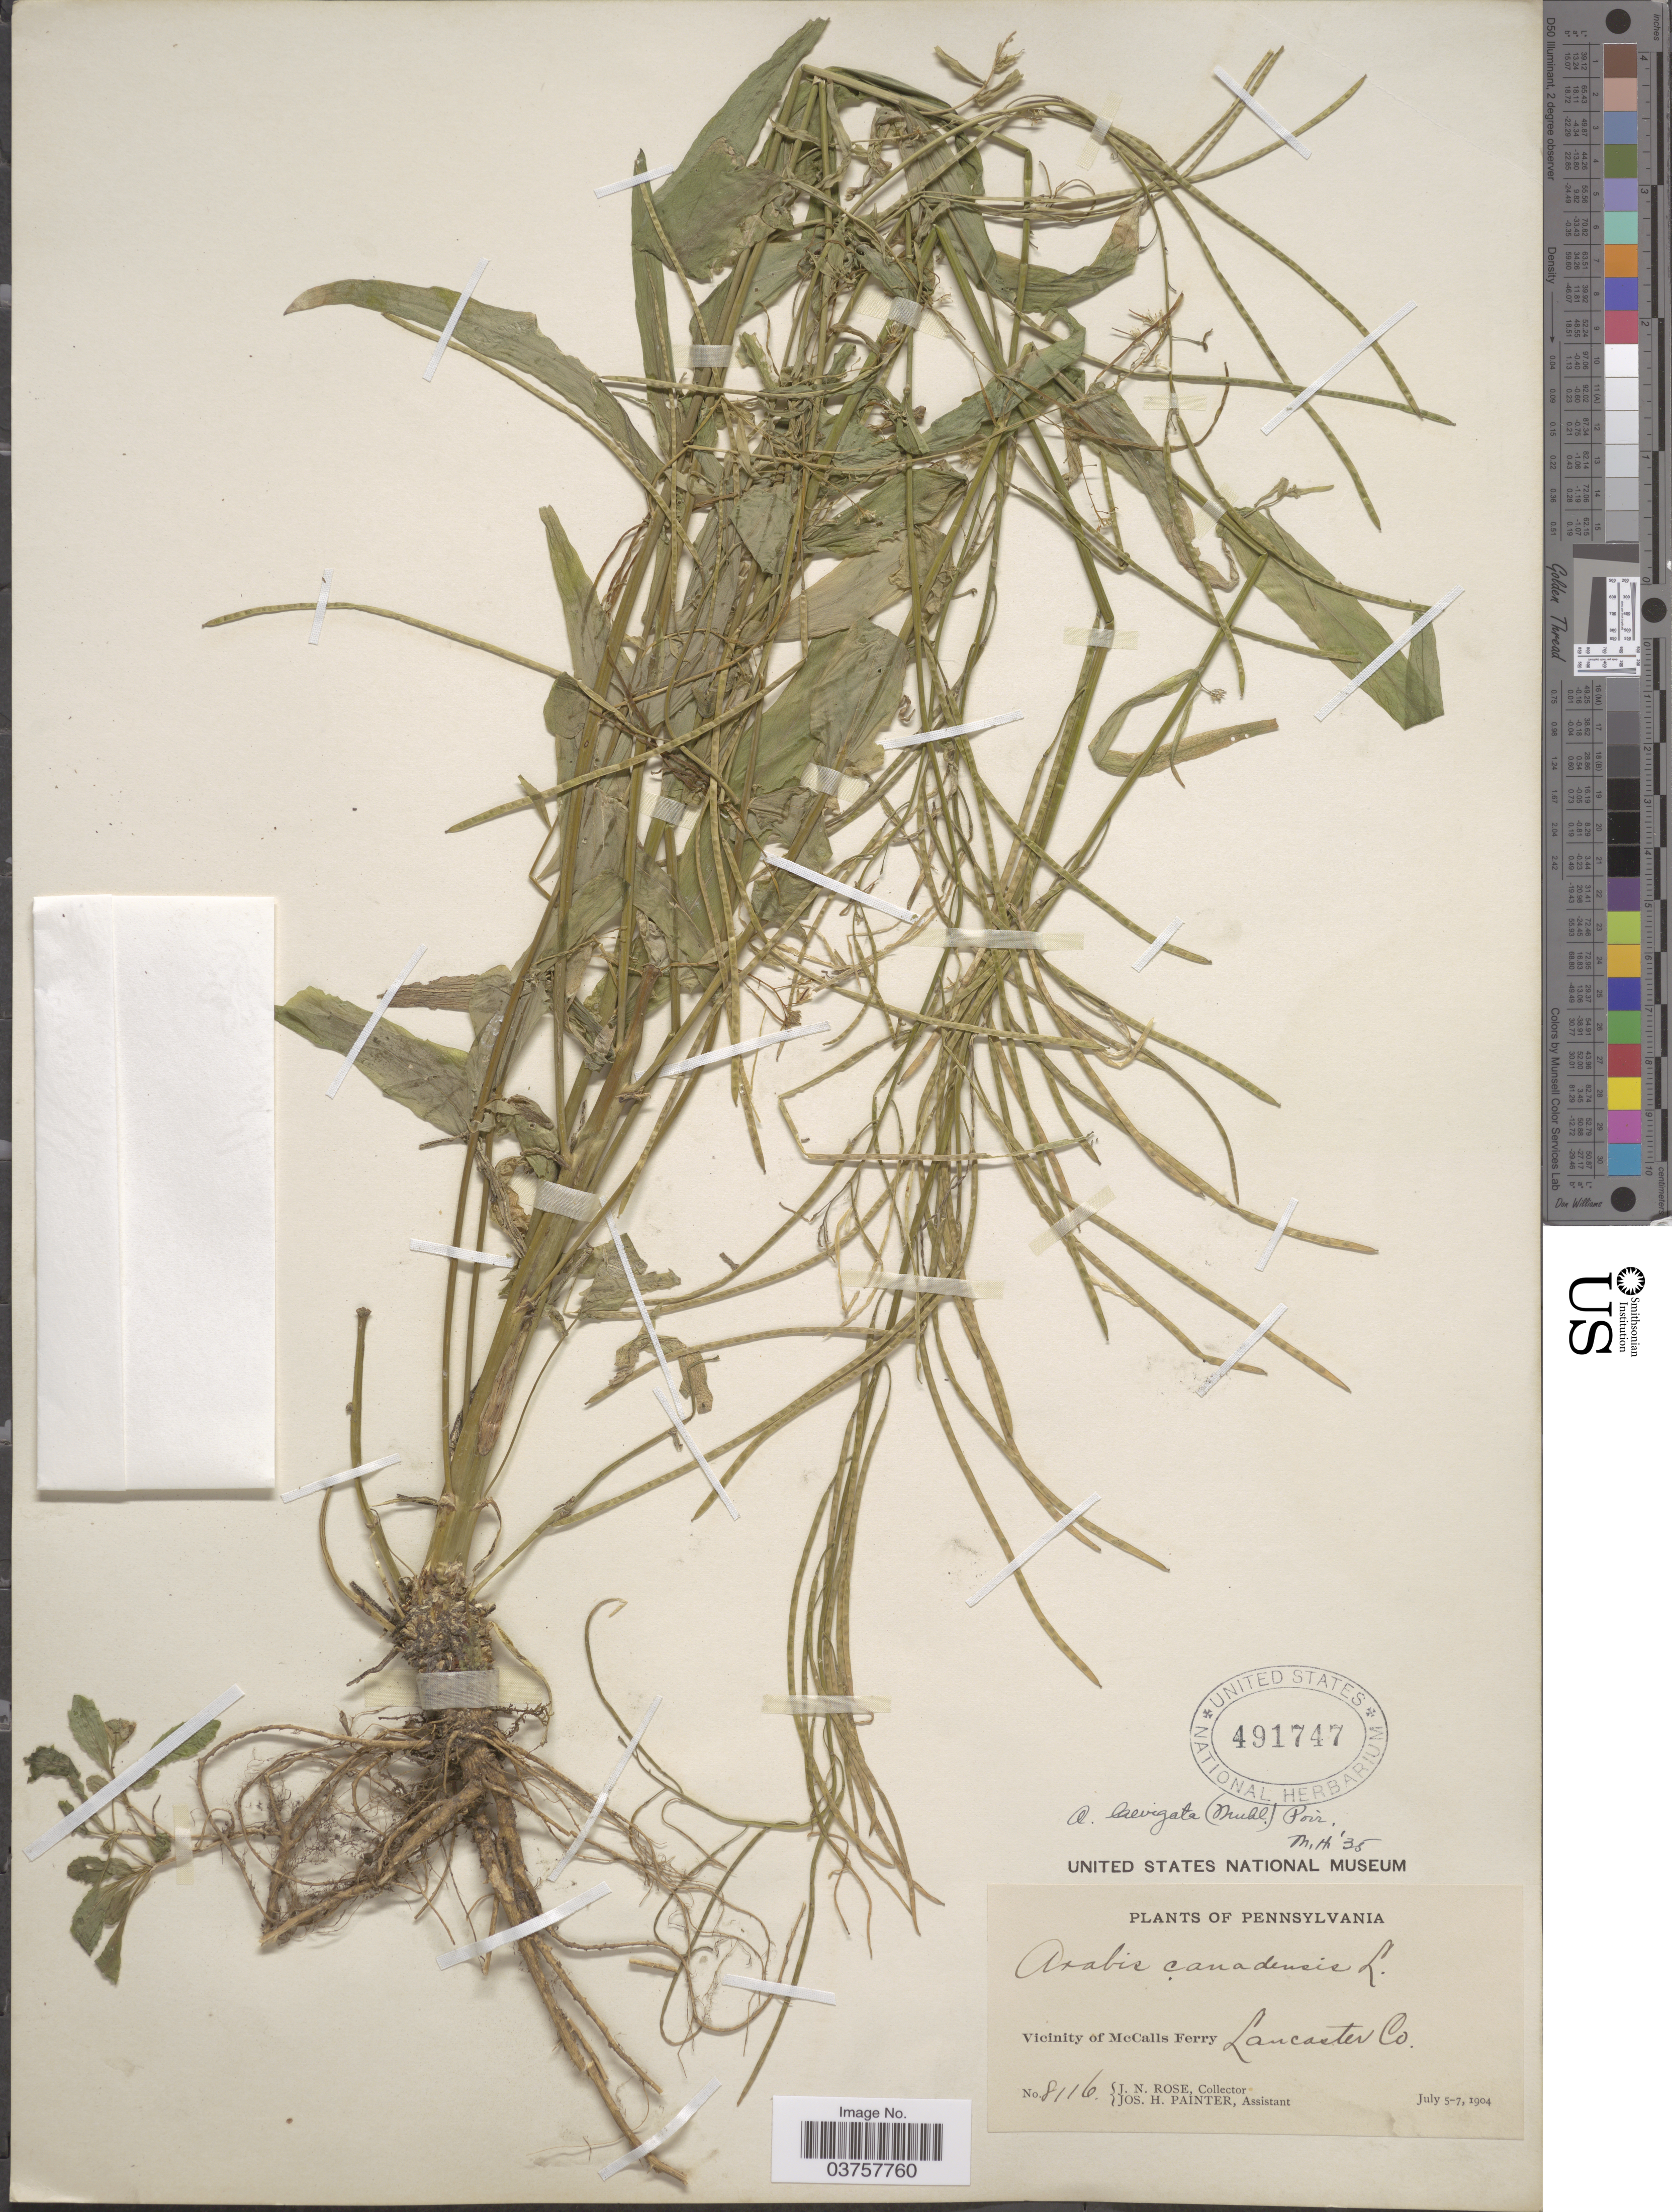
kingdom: Plantae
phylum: Tracheophyta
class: Magnoliopsida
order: Brassicales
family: Brassicaceae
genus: Arabis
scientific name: Arabis laevigata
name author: (Muhl. ex Willd.) Poir.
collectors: J. N. Rose & J. H. Painter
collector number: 8116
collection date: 1904-07-05/1904-07-07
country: United States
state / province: Pennsylvania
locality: Vicinity of McCalls Ferry. Lancaster Co.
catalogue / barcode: US 491747